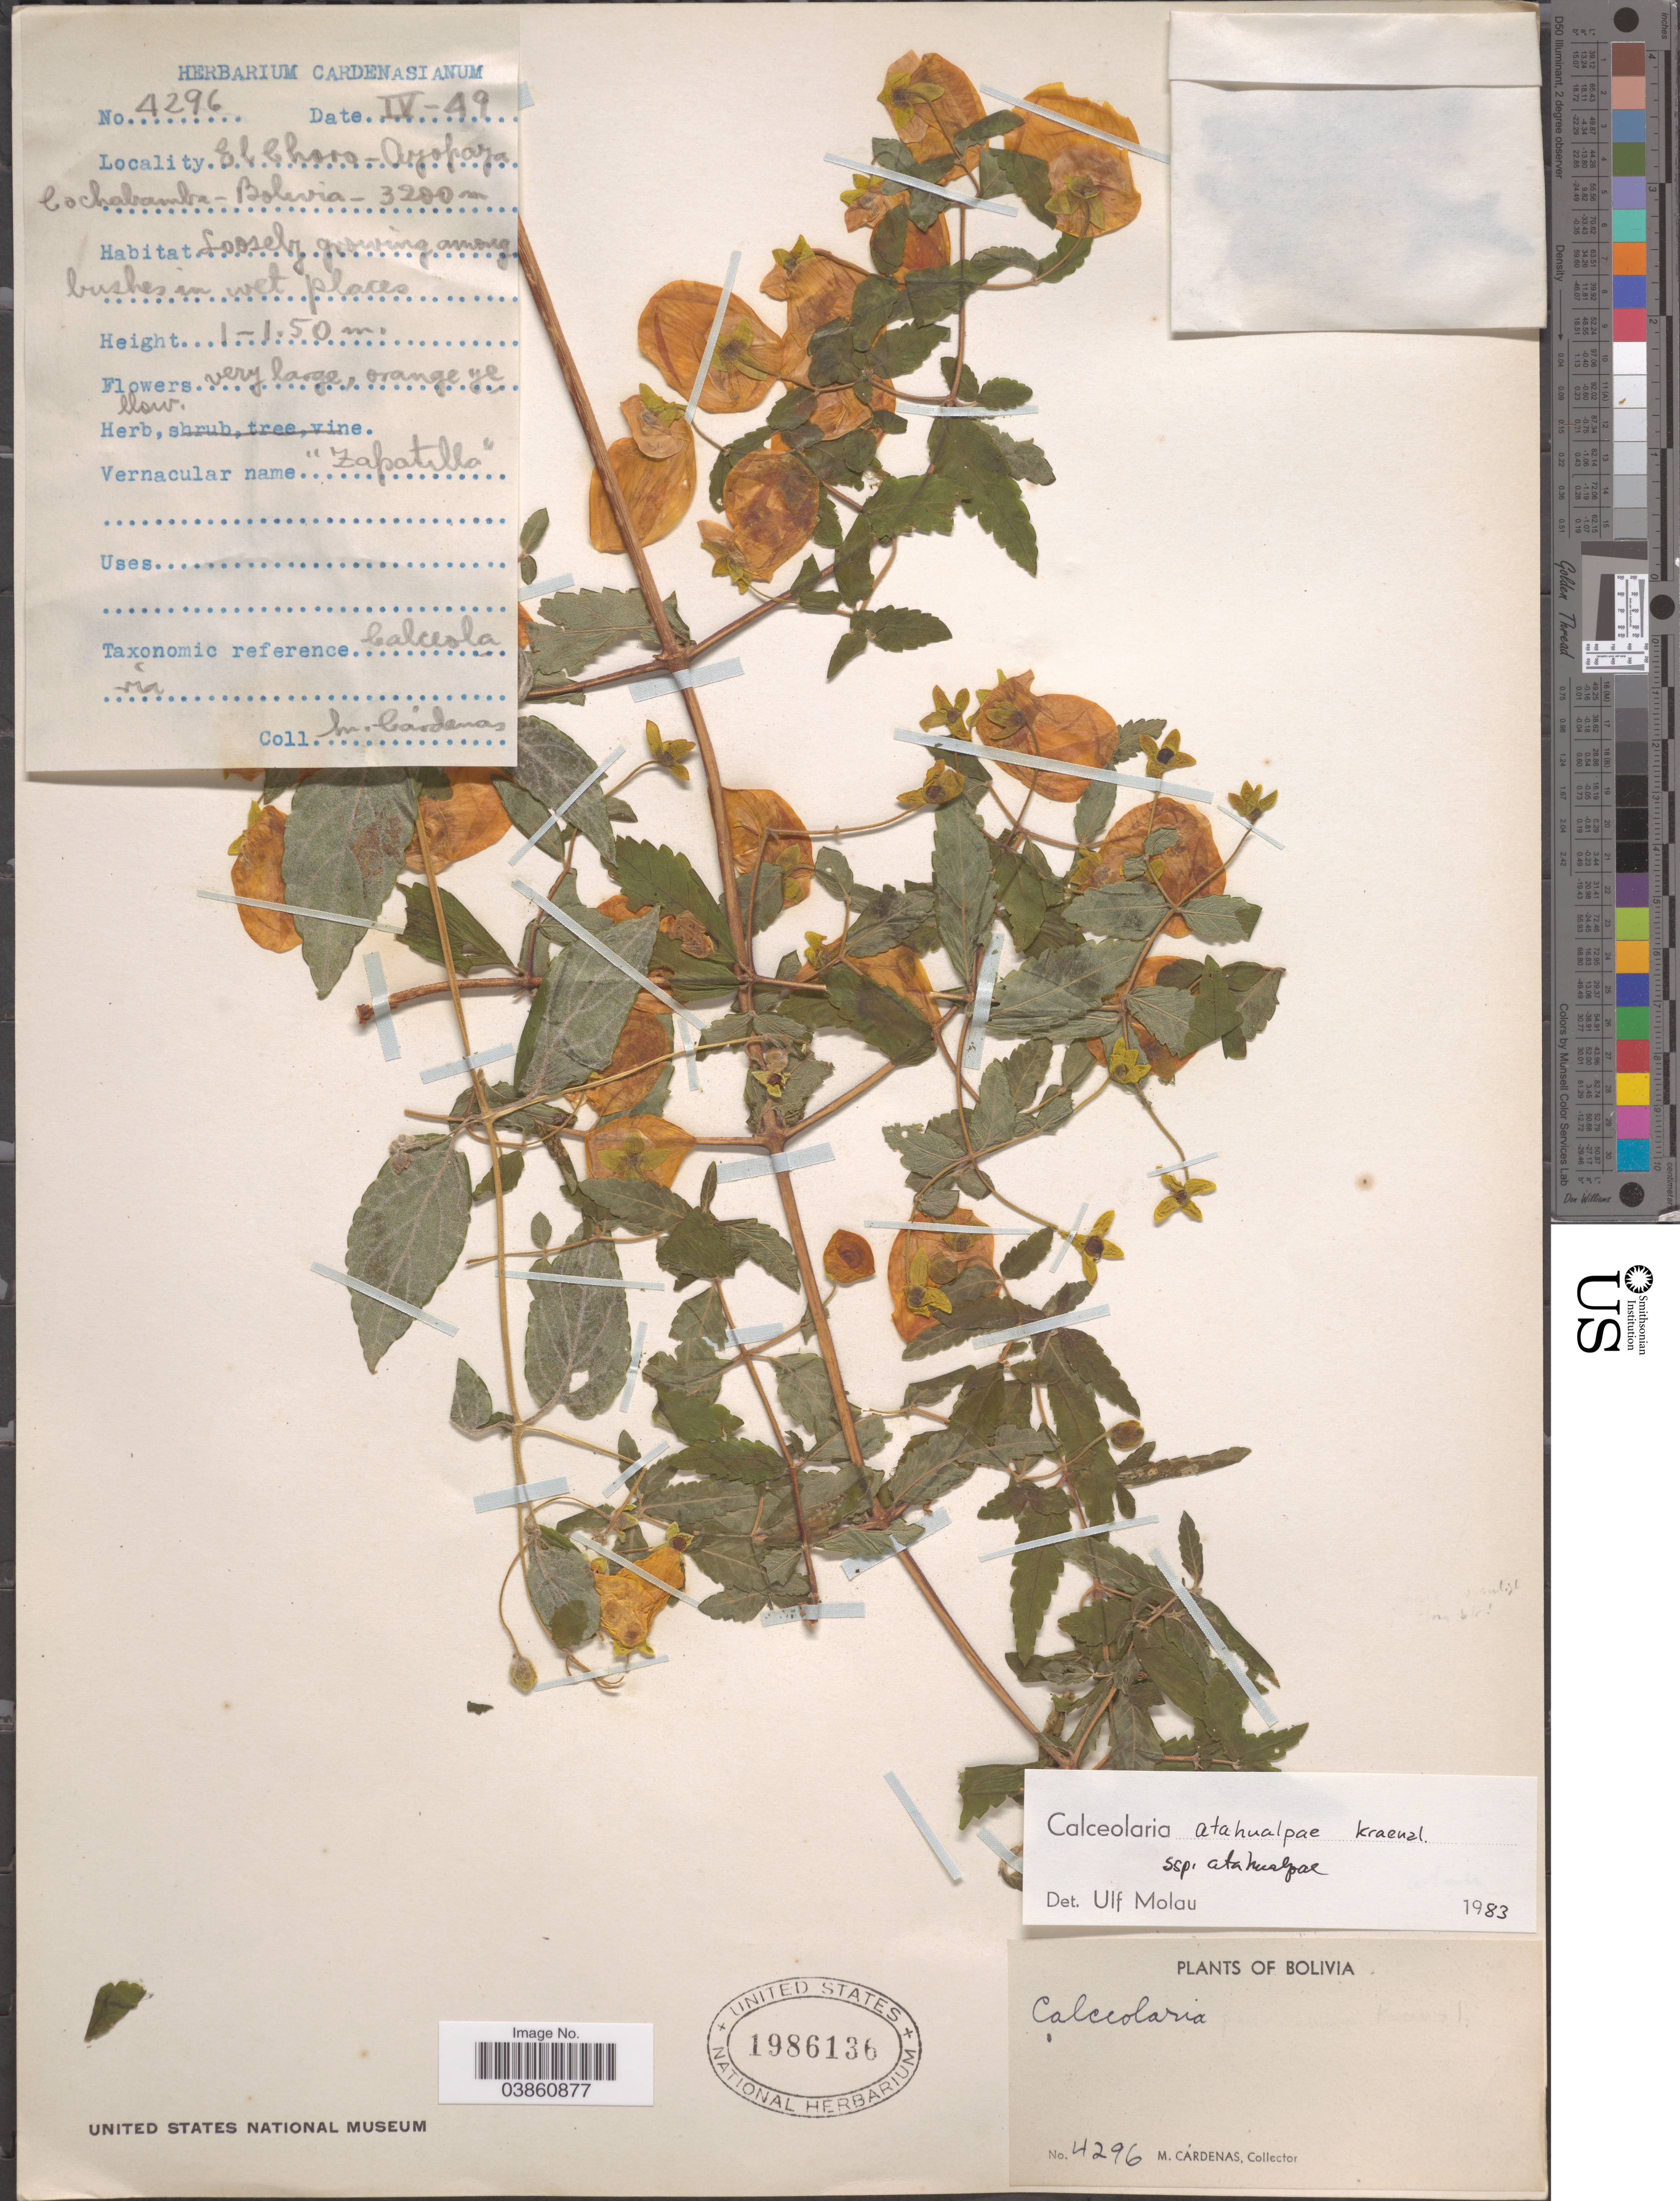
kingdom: Plantae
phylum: Tracheophyta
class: Magnoliopsida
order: Lamiales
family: Calceolariaceae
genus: Calceolaria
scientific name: Calceolaria atahualpae subsp. atahualpae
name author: Kraenzl.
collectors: M. Cárdenas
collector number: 4296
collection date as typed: Transcribed d/m/y: /4/49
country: Bolivia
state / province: Cochabamba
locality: El Choro-Ayopaya.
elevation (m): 3200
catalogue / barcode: US 1986136